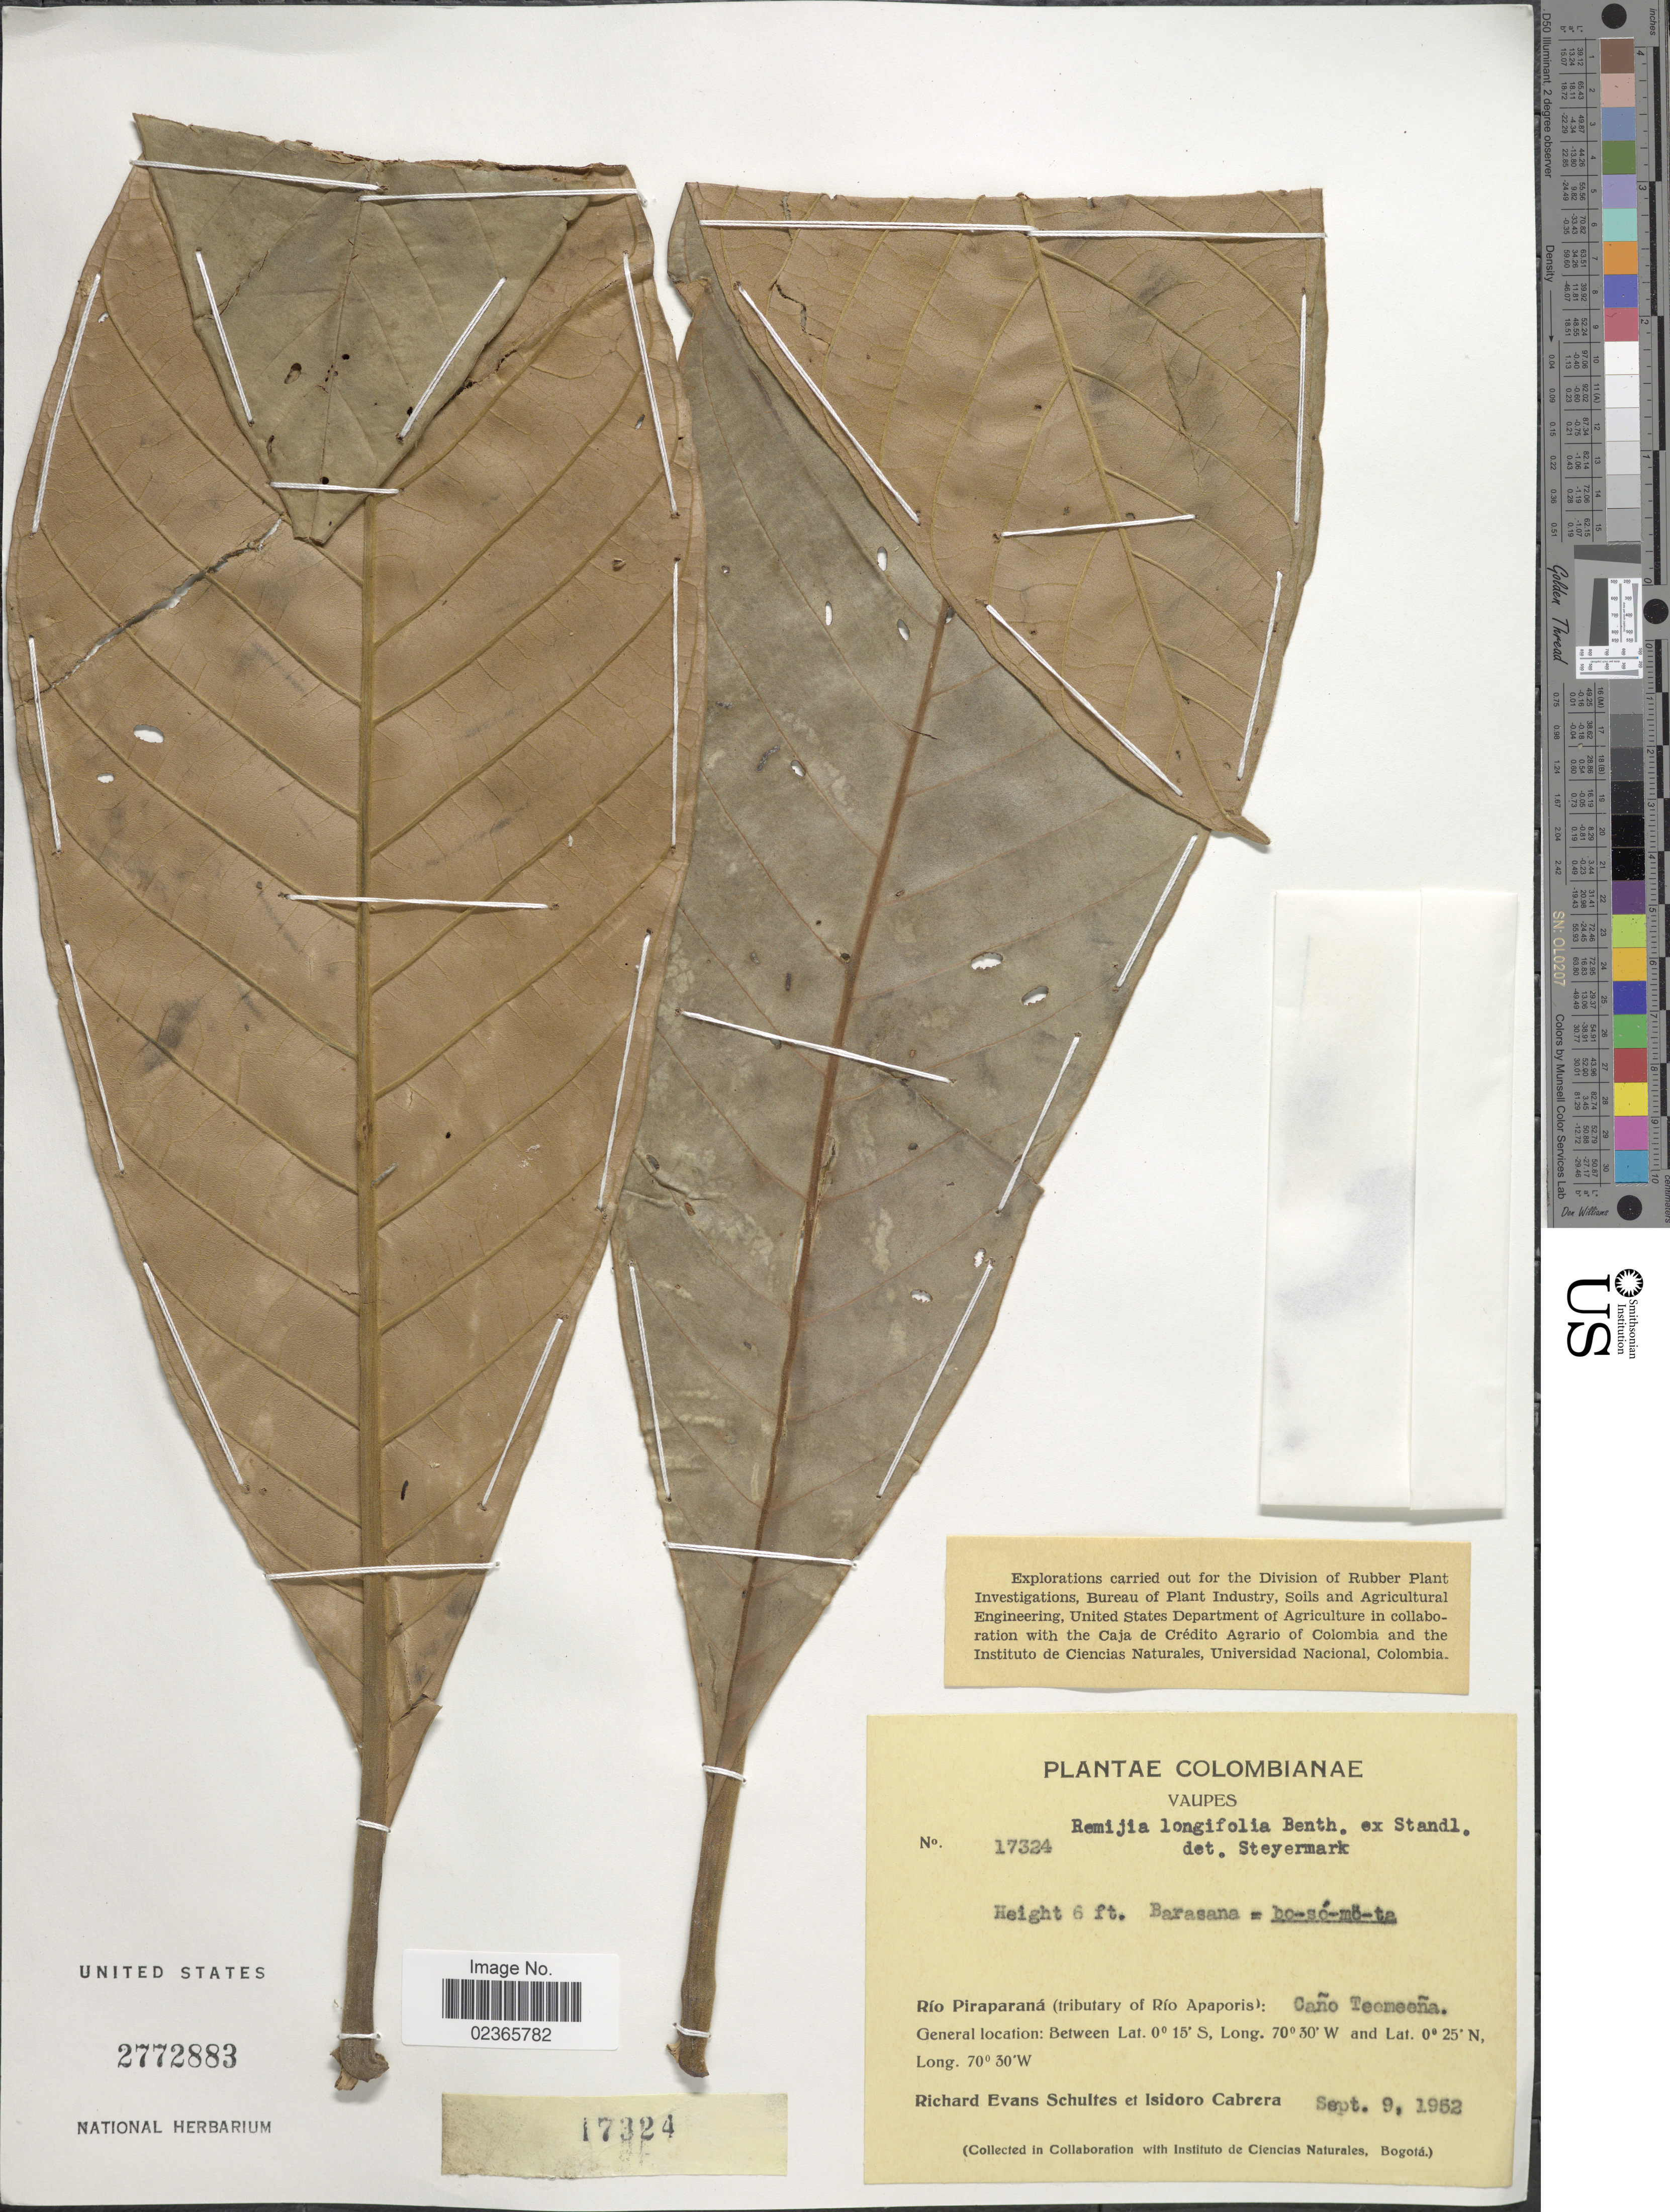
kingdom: Plantae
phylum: Tracheophyta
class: Magnoliopsida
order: Gentianales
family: Rubiaceae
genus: Remijia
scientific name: Remijia longifolia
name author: Benth. ex Standl.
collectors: R. E. Schultes & I. Cabrera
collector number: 17324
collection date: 1952-09-09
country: Colombia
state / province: Vaupés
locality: Rio Piraparana (tributary of Rio Apaporis): Cano Teemeena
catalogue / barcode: US 2772883